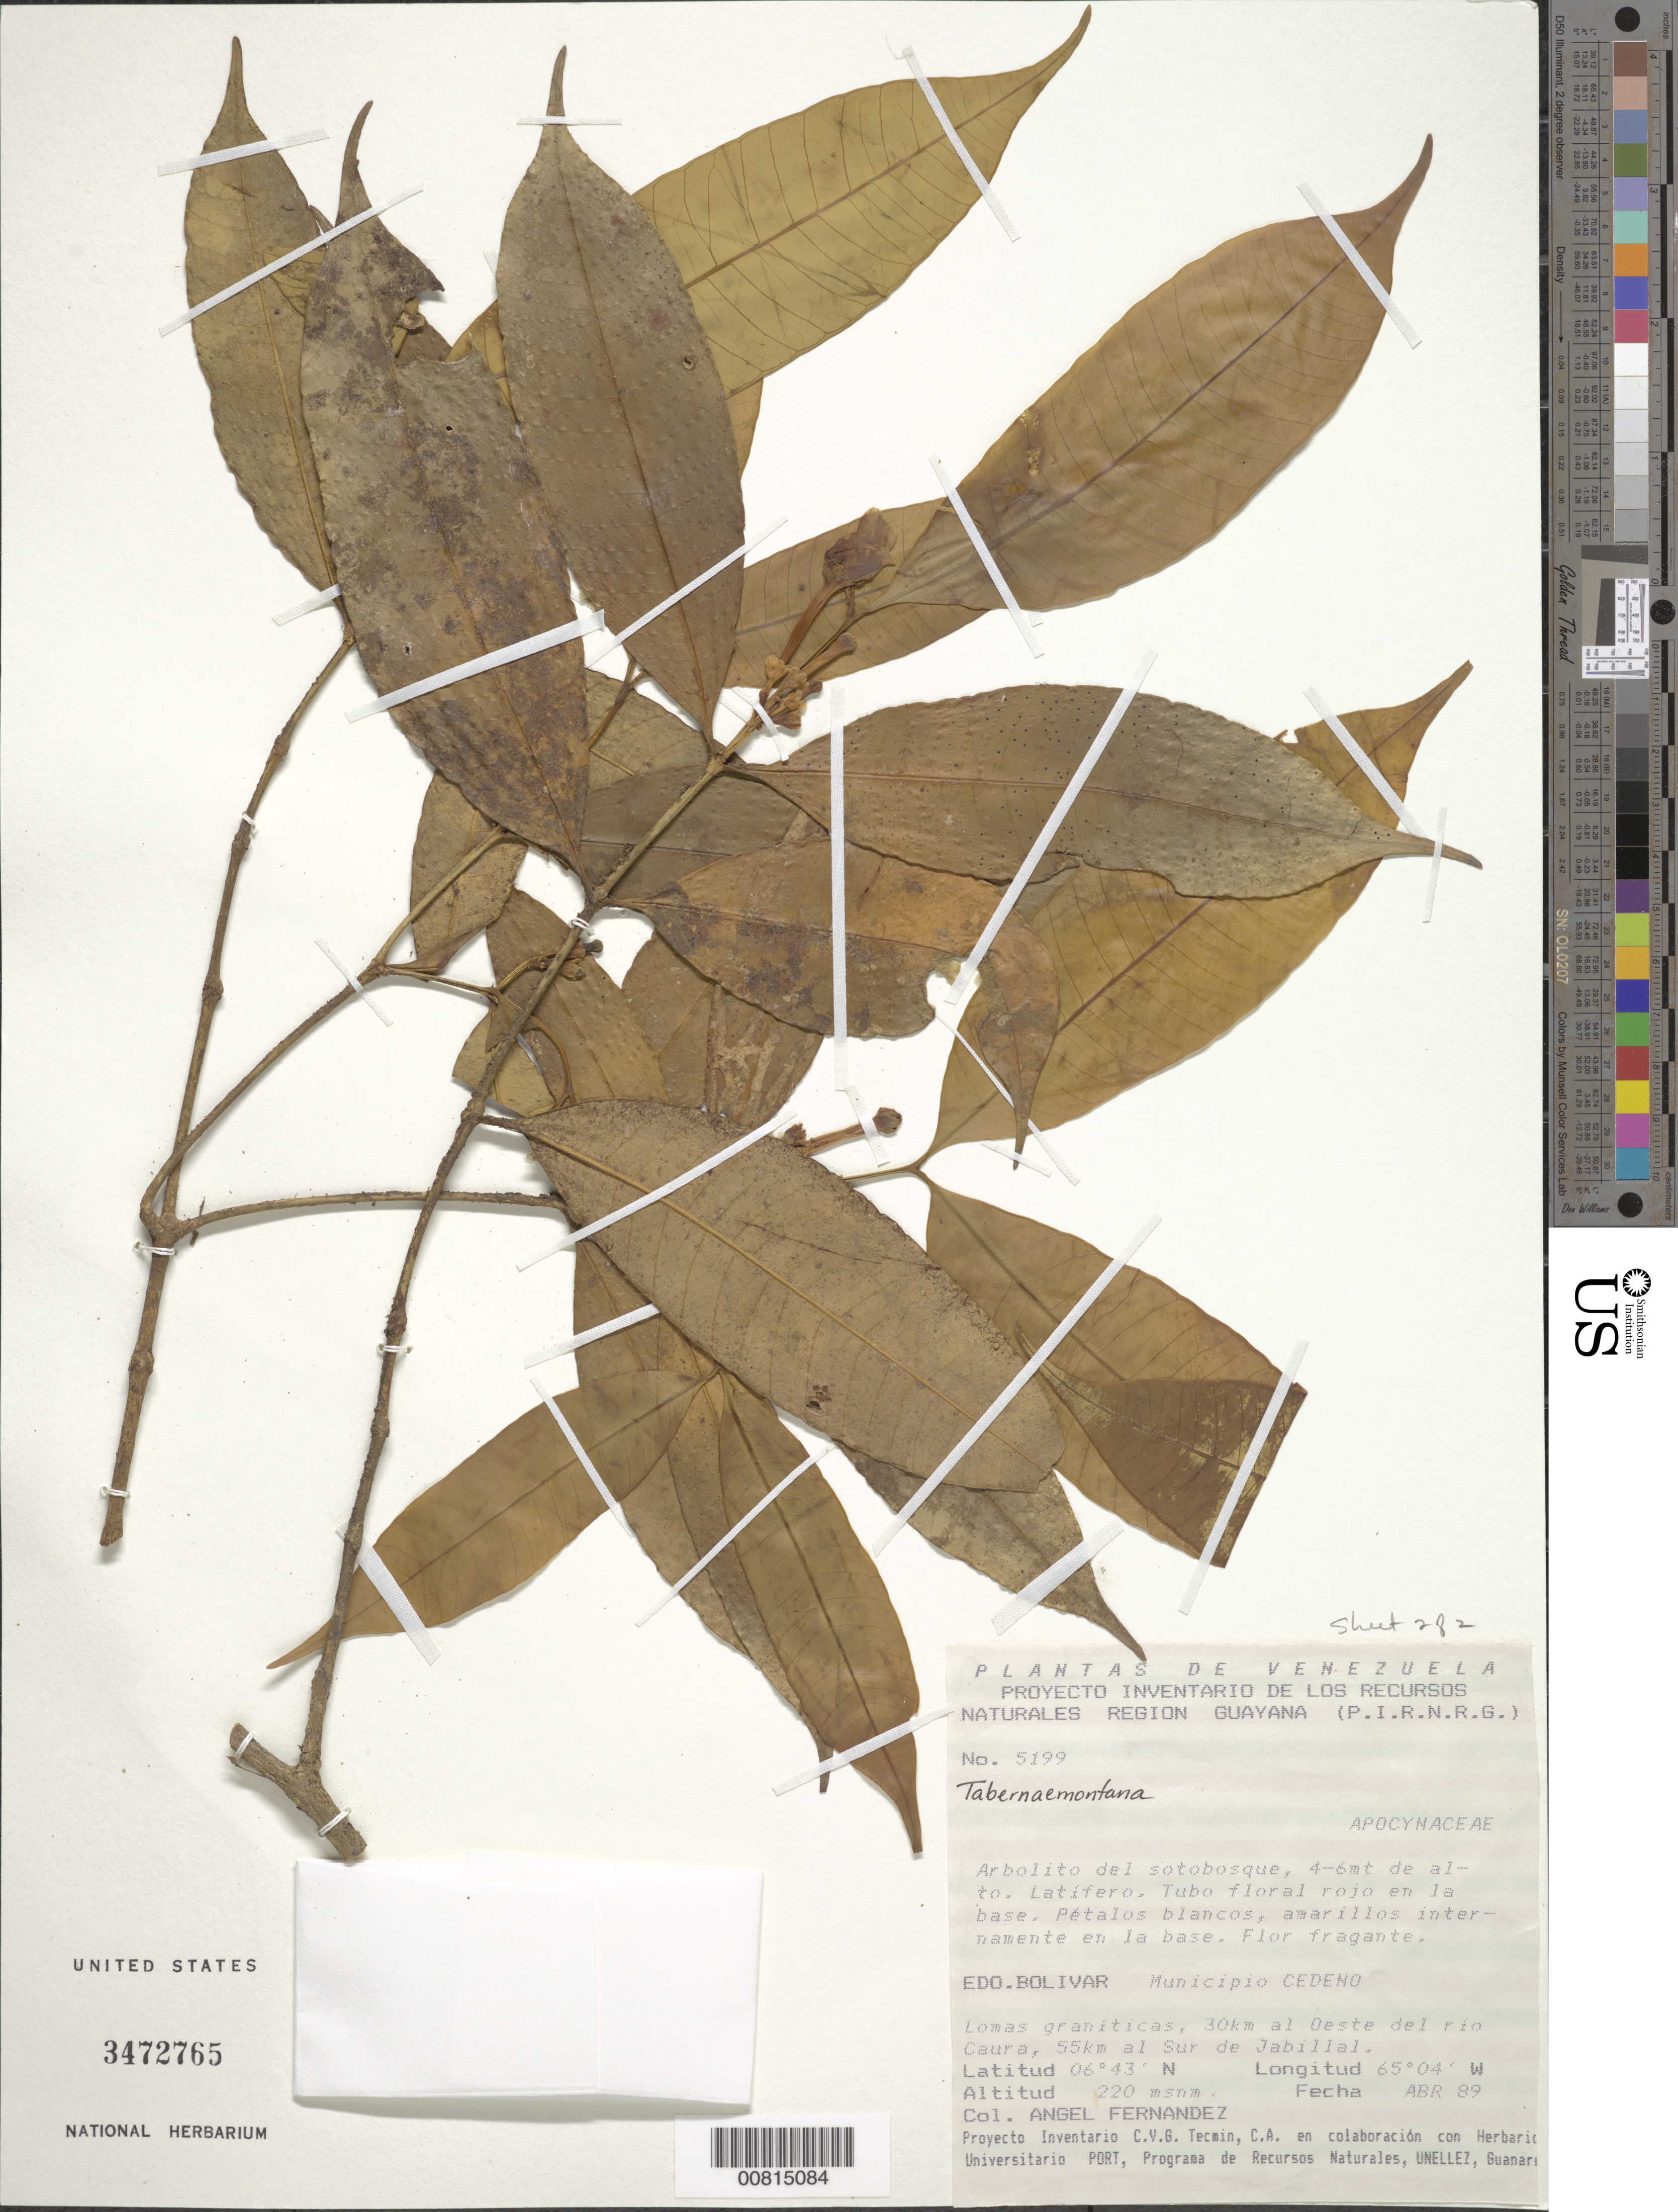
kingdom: Plantae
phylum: Tracheophyta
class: Magnoliopsida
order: Gentianales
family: Apocynaceae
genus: Tabernaemontana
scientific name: Tabernaemontana sp.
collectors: Á. Fernández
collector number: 5199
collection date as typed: Transcribed d/m/y: /4/89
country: Venezuela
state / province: Bolivar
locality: Municipio Cedeno. 30km al Oeste del rio Caura, 55km al Sur de Jabillal.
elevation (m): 220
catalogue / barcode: US 3472765